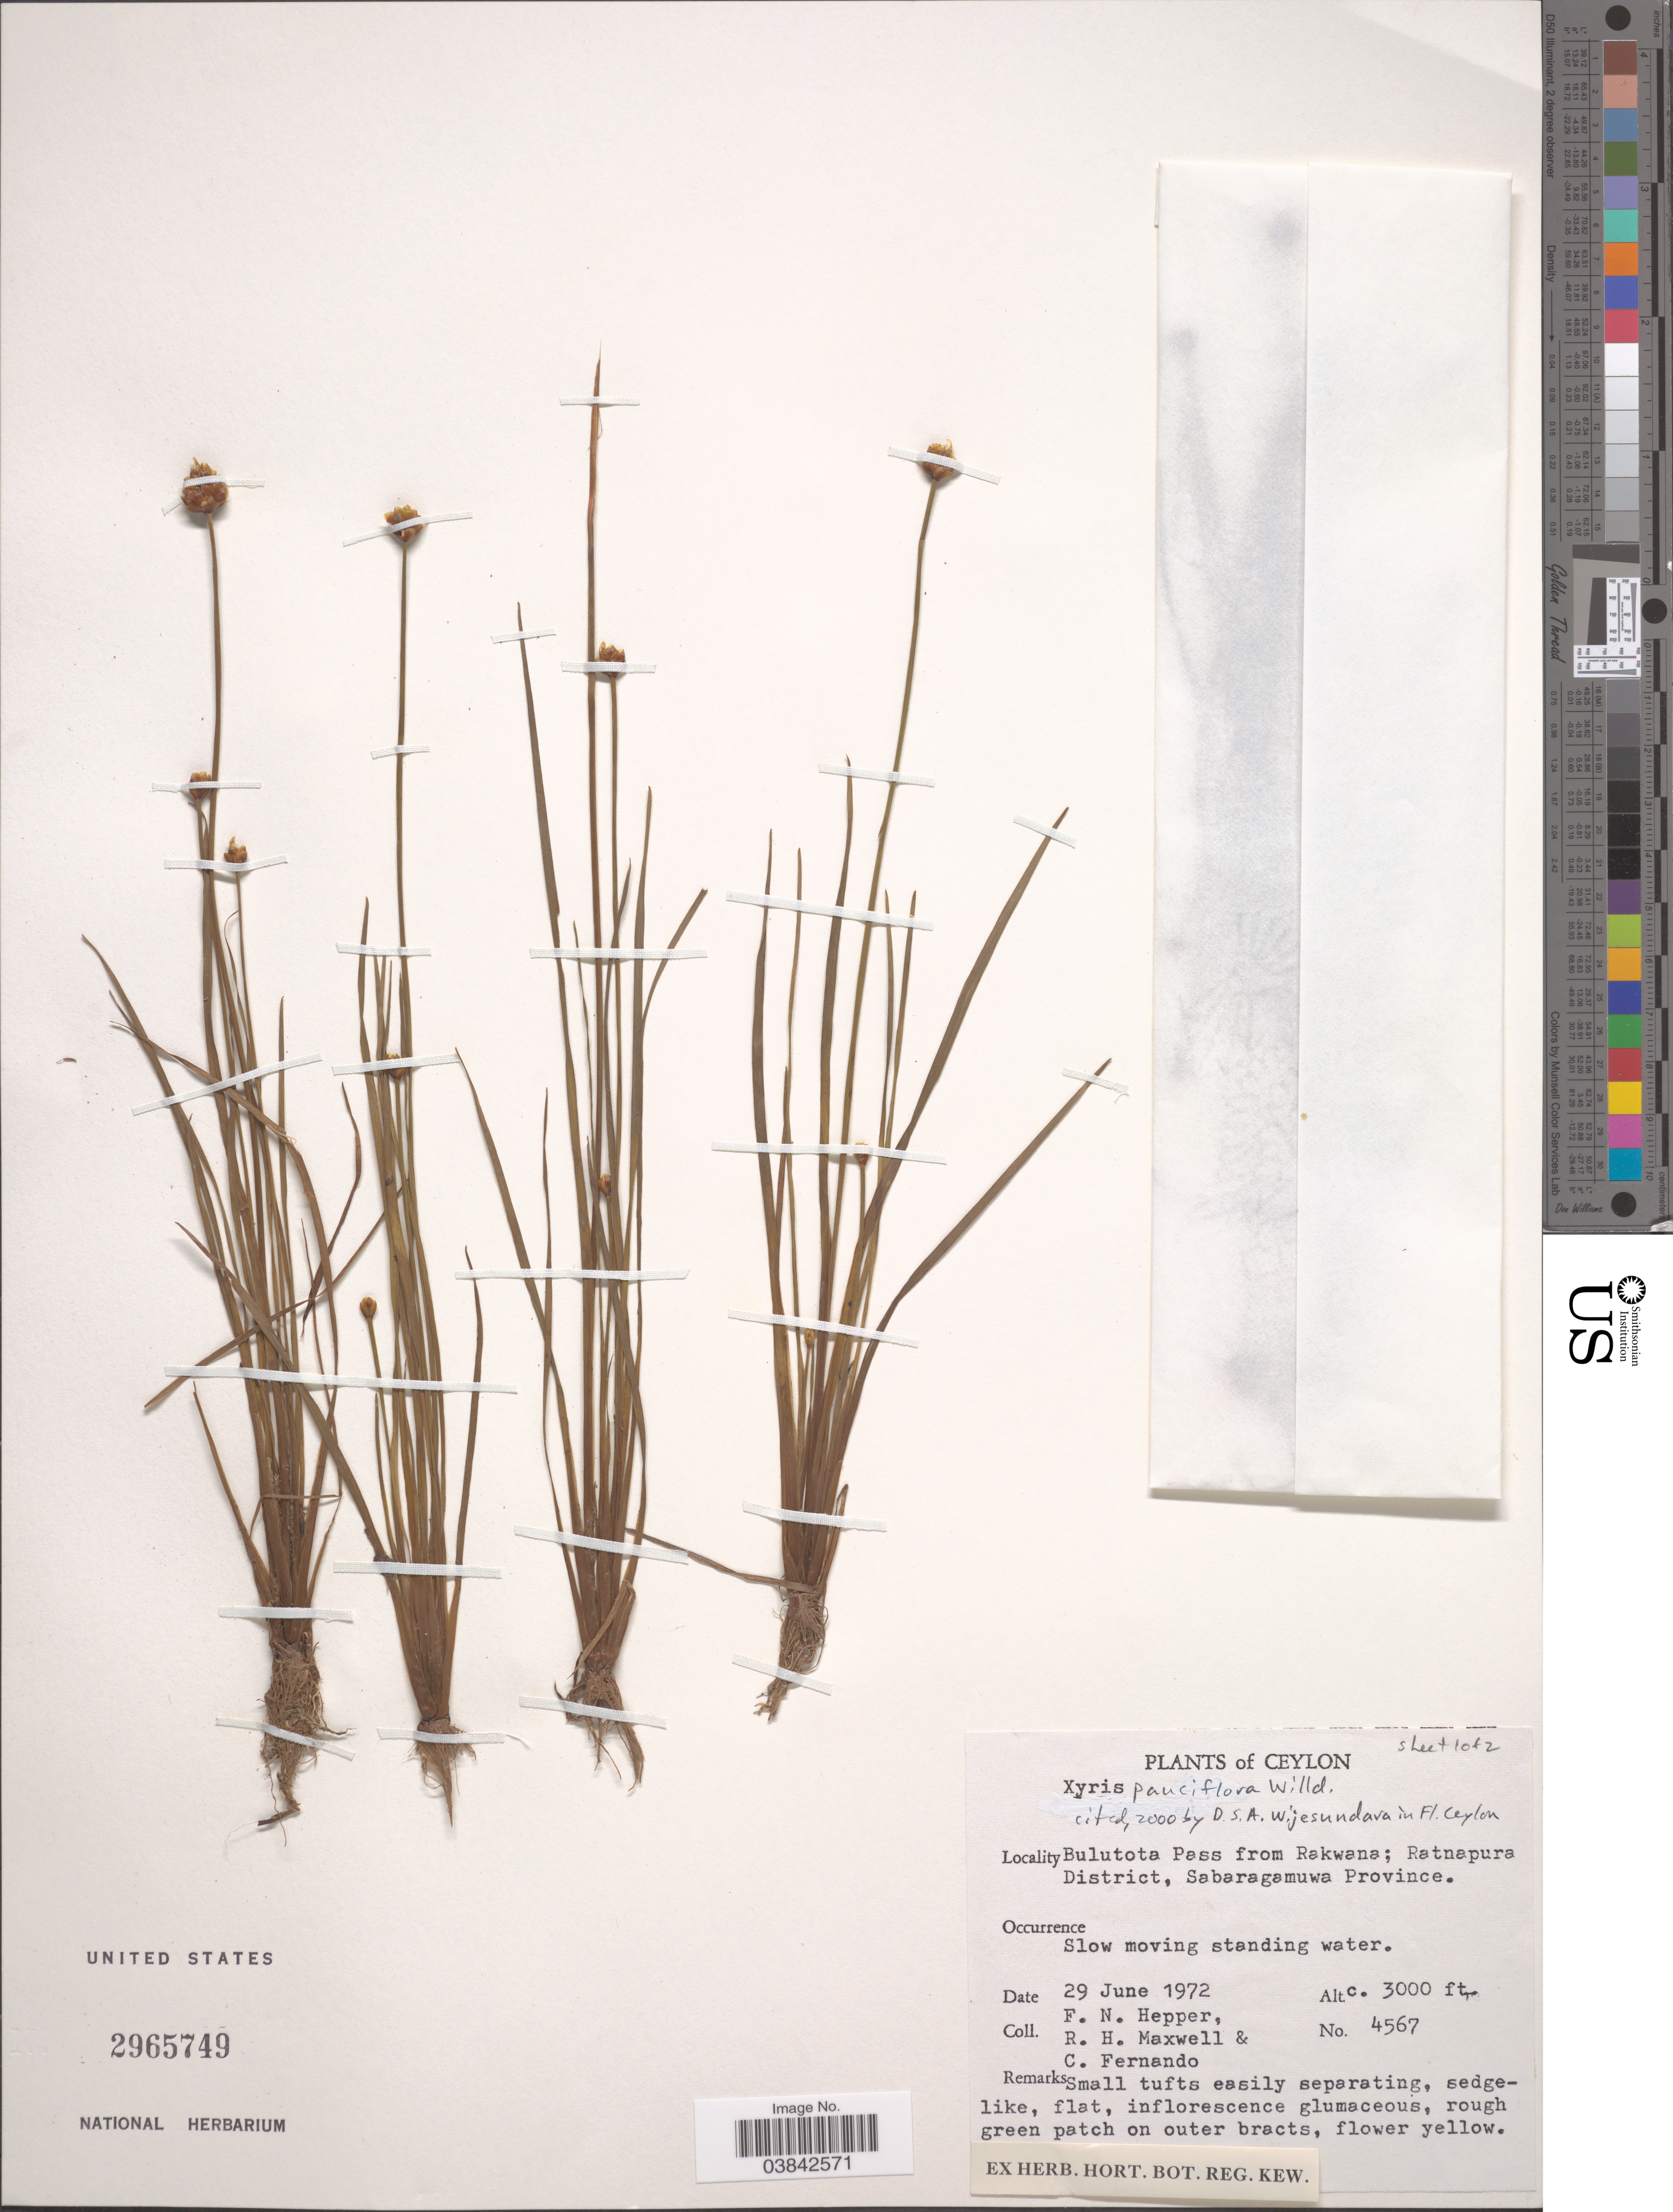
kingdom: Plantae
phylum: Tracheophyta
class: Liliopsida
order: Poales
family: Xyridaceae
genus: Xyris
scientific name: Xyris pauciflora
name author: Willd.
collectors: F. Hepper, R. Maxwell & C. Fernando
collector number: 4567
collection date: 1972-06-29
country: Sri Lanka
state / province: Sabaragamuwa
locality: Ceylon. Bulutota Pass from Rakwana; Ratnapura District.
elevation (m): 914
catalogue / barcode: US 2965749